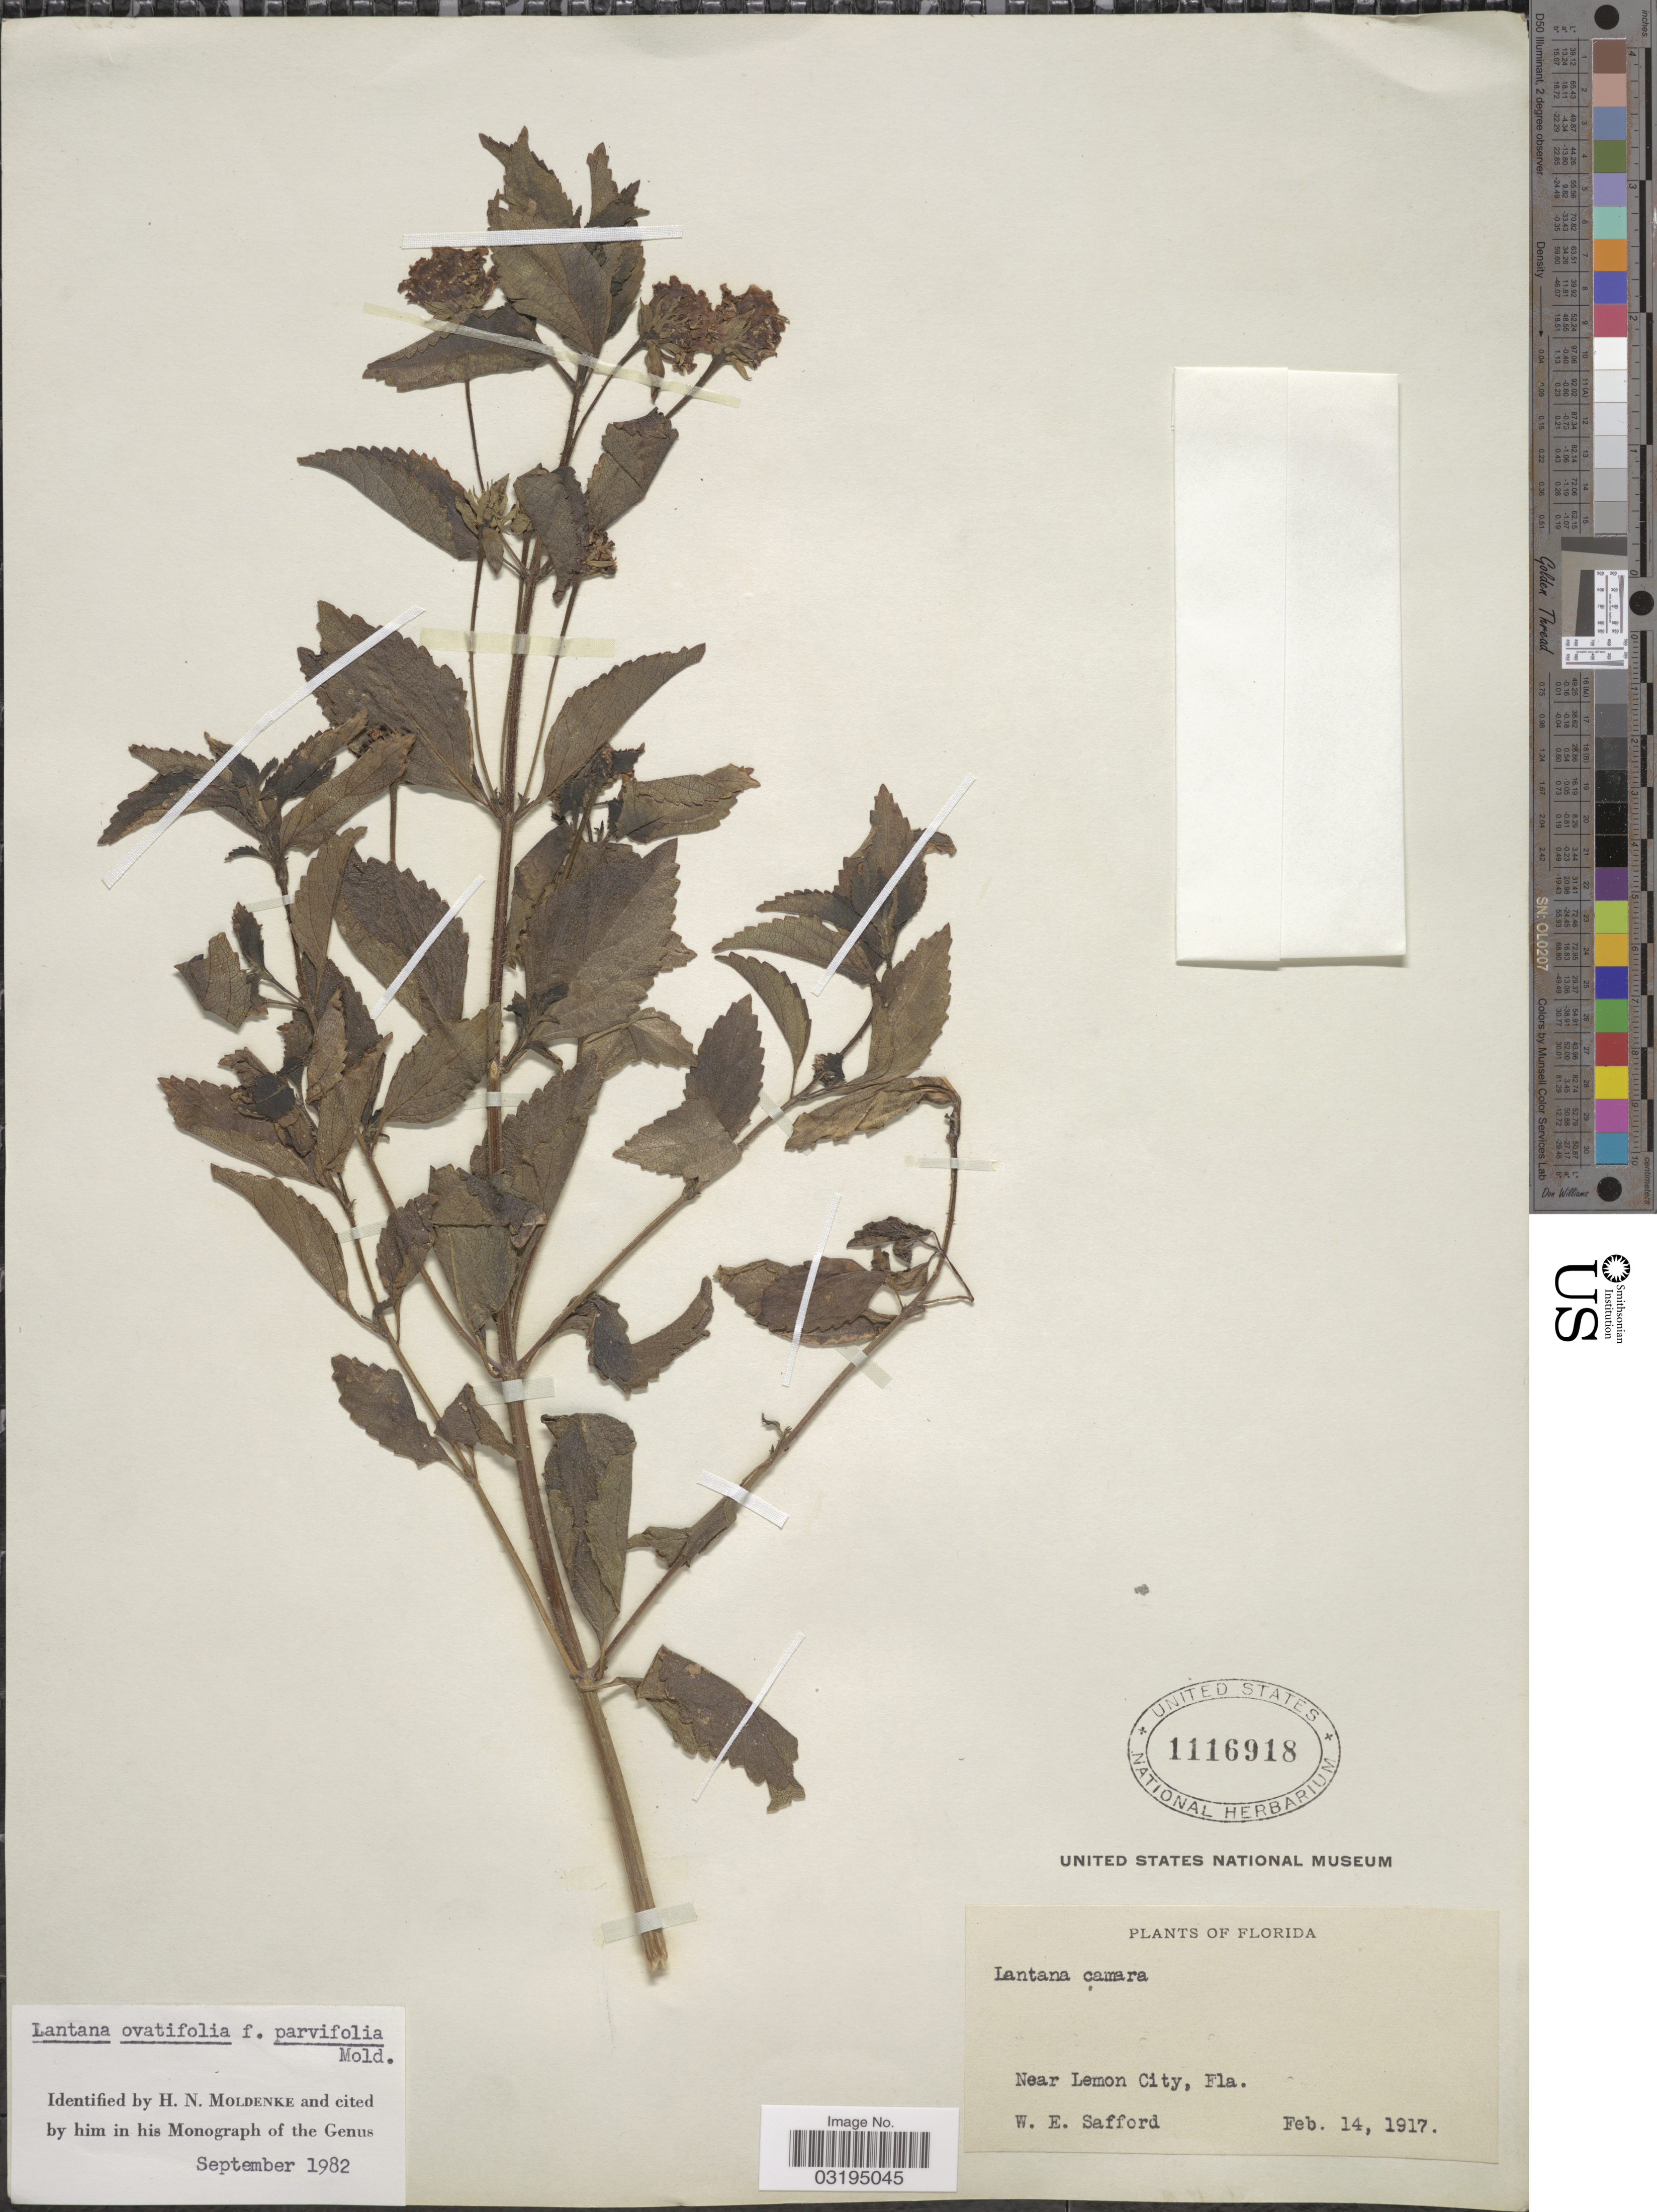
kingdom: Plantae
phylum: Tracheophyta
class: Magnoliopsida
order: Lamiales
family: Verbenaceae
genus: Lantana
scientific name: Lantana ovatifolia f. parvifolia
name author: Moldenke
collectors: W. E. Safford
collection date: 1917-02-14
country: United States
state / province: Florida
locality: Near Lemon City.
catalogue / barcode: US 1116918